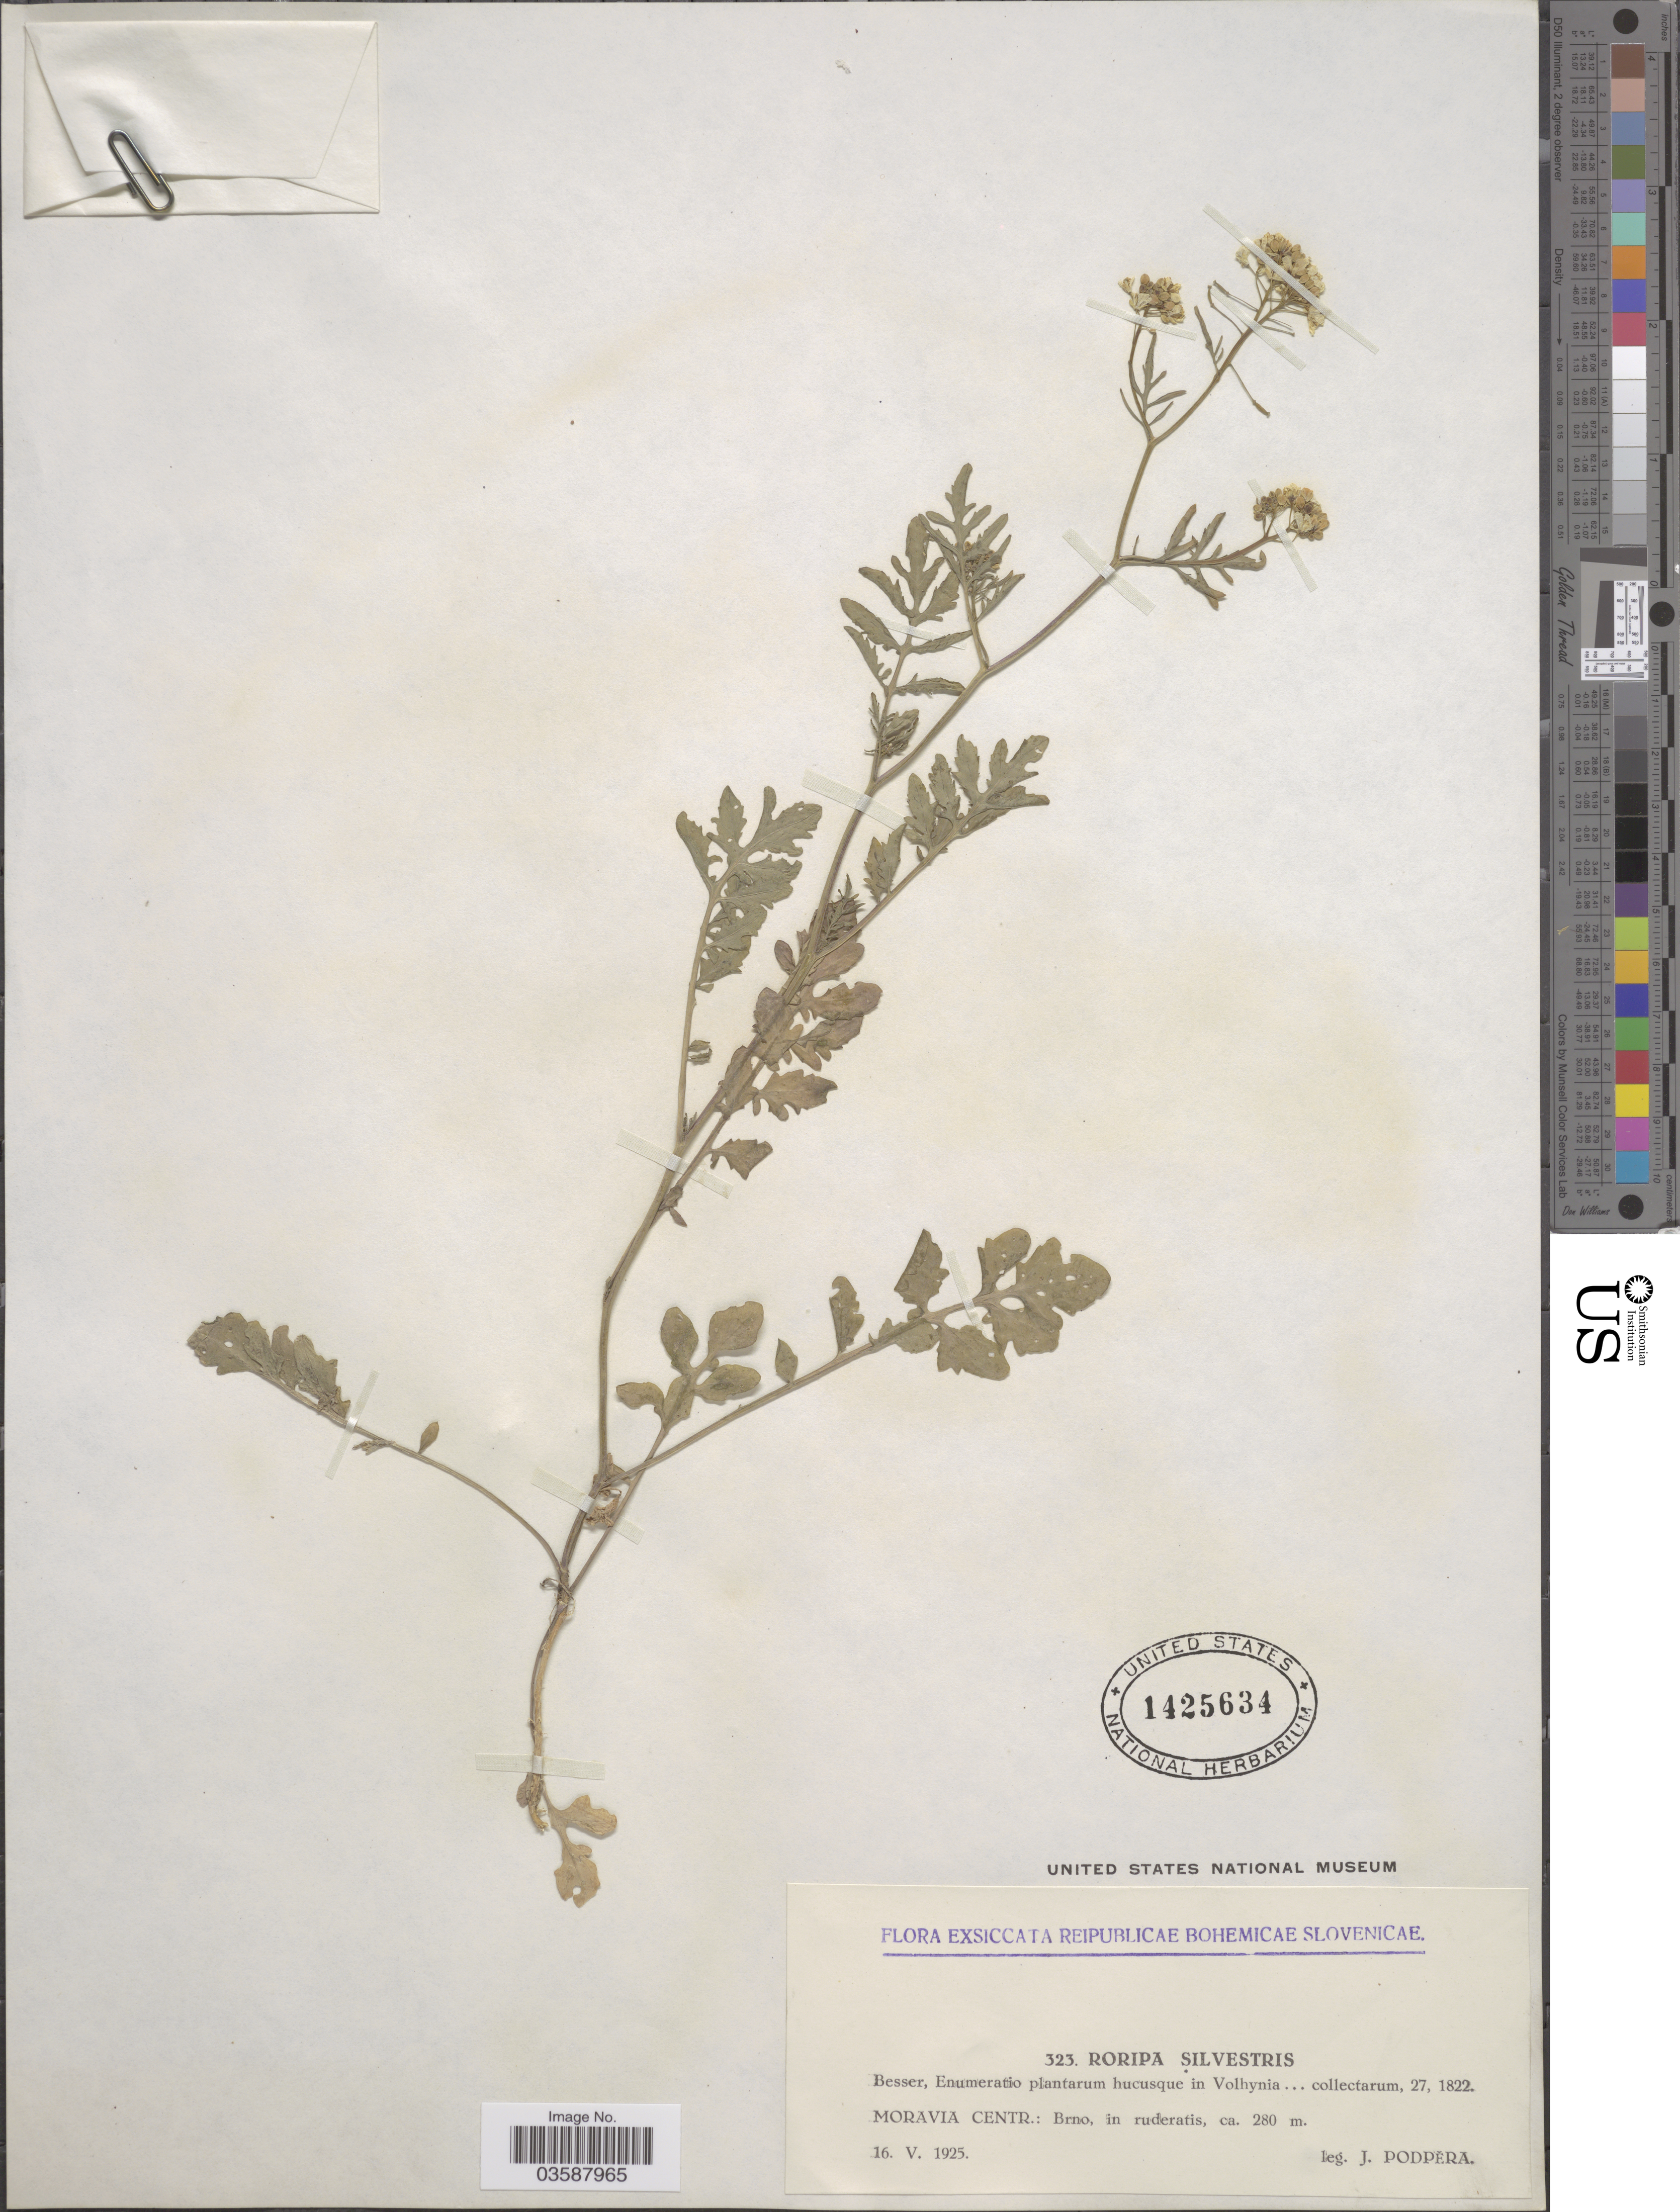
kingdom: Plantae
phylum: Tracheophyta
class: Magnoliopsida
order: Brassicales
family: Brassicaceae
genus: Rorippa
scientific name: Rorippa sylvestris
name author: (L.) Besser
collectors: J. Podpera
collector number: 323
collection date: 1925-05-16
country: Czechia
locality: Reipubliae Bohemicae Slovenicae. Moravia Centr.: Brno, in ruderatis.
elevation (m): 280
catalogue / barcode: US 1425634